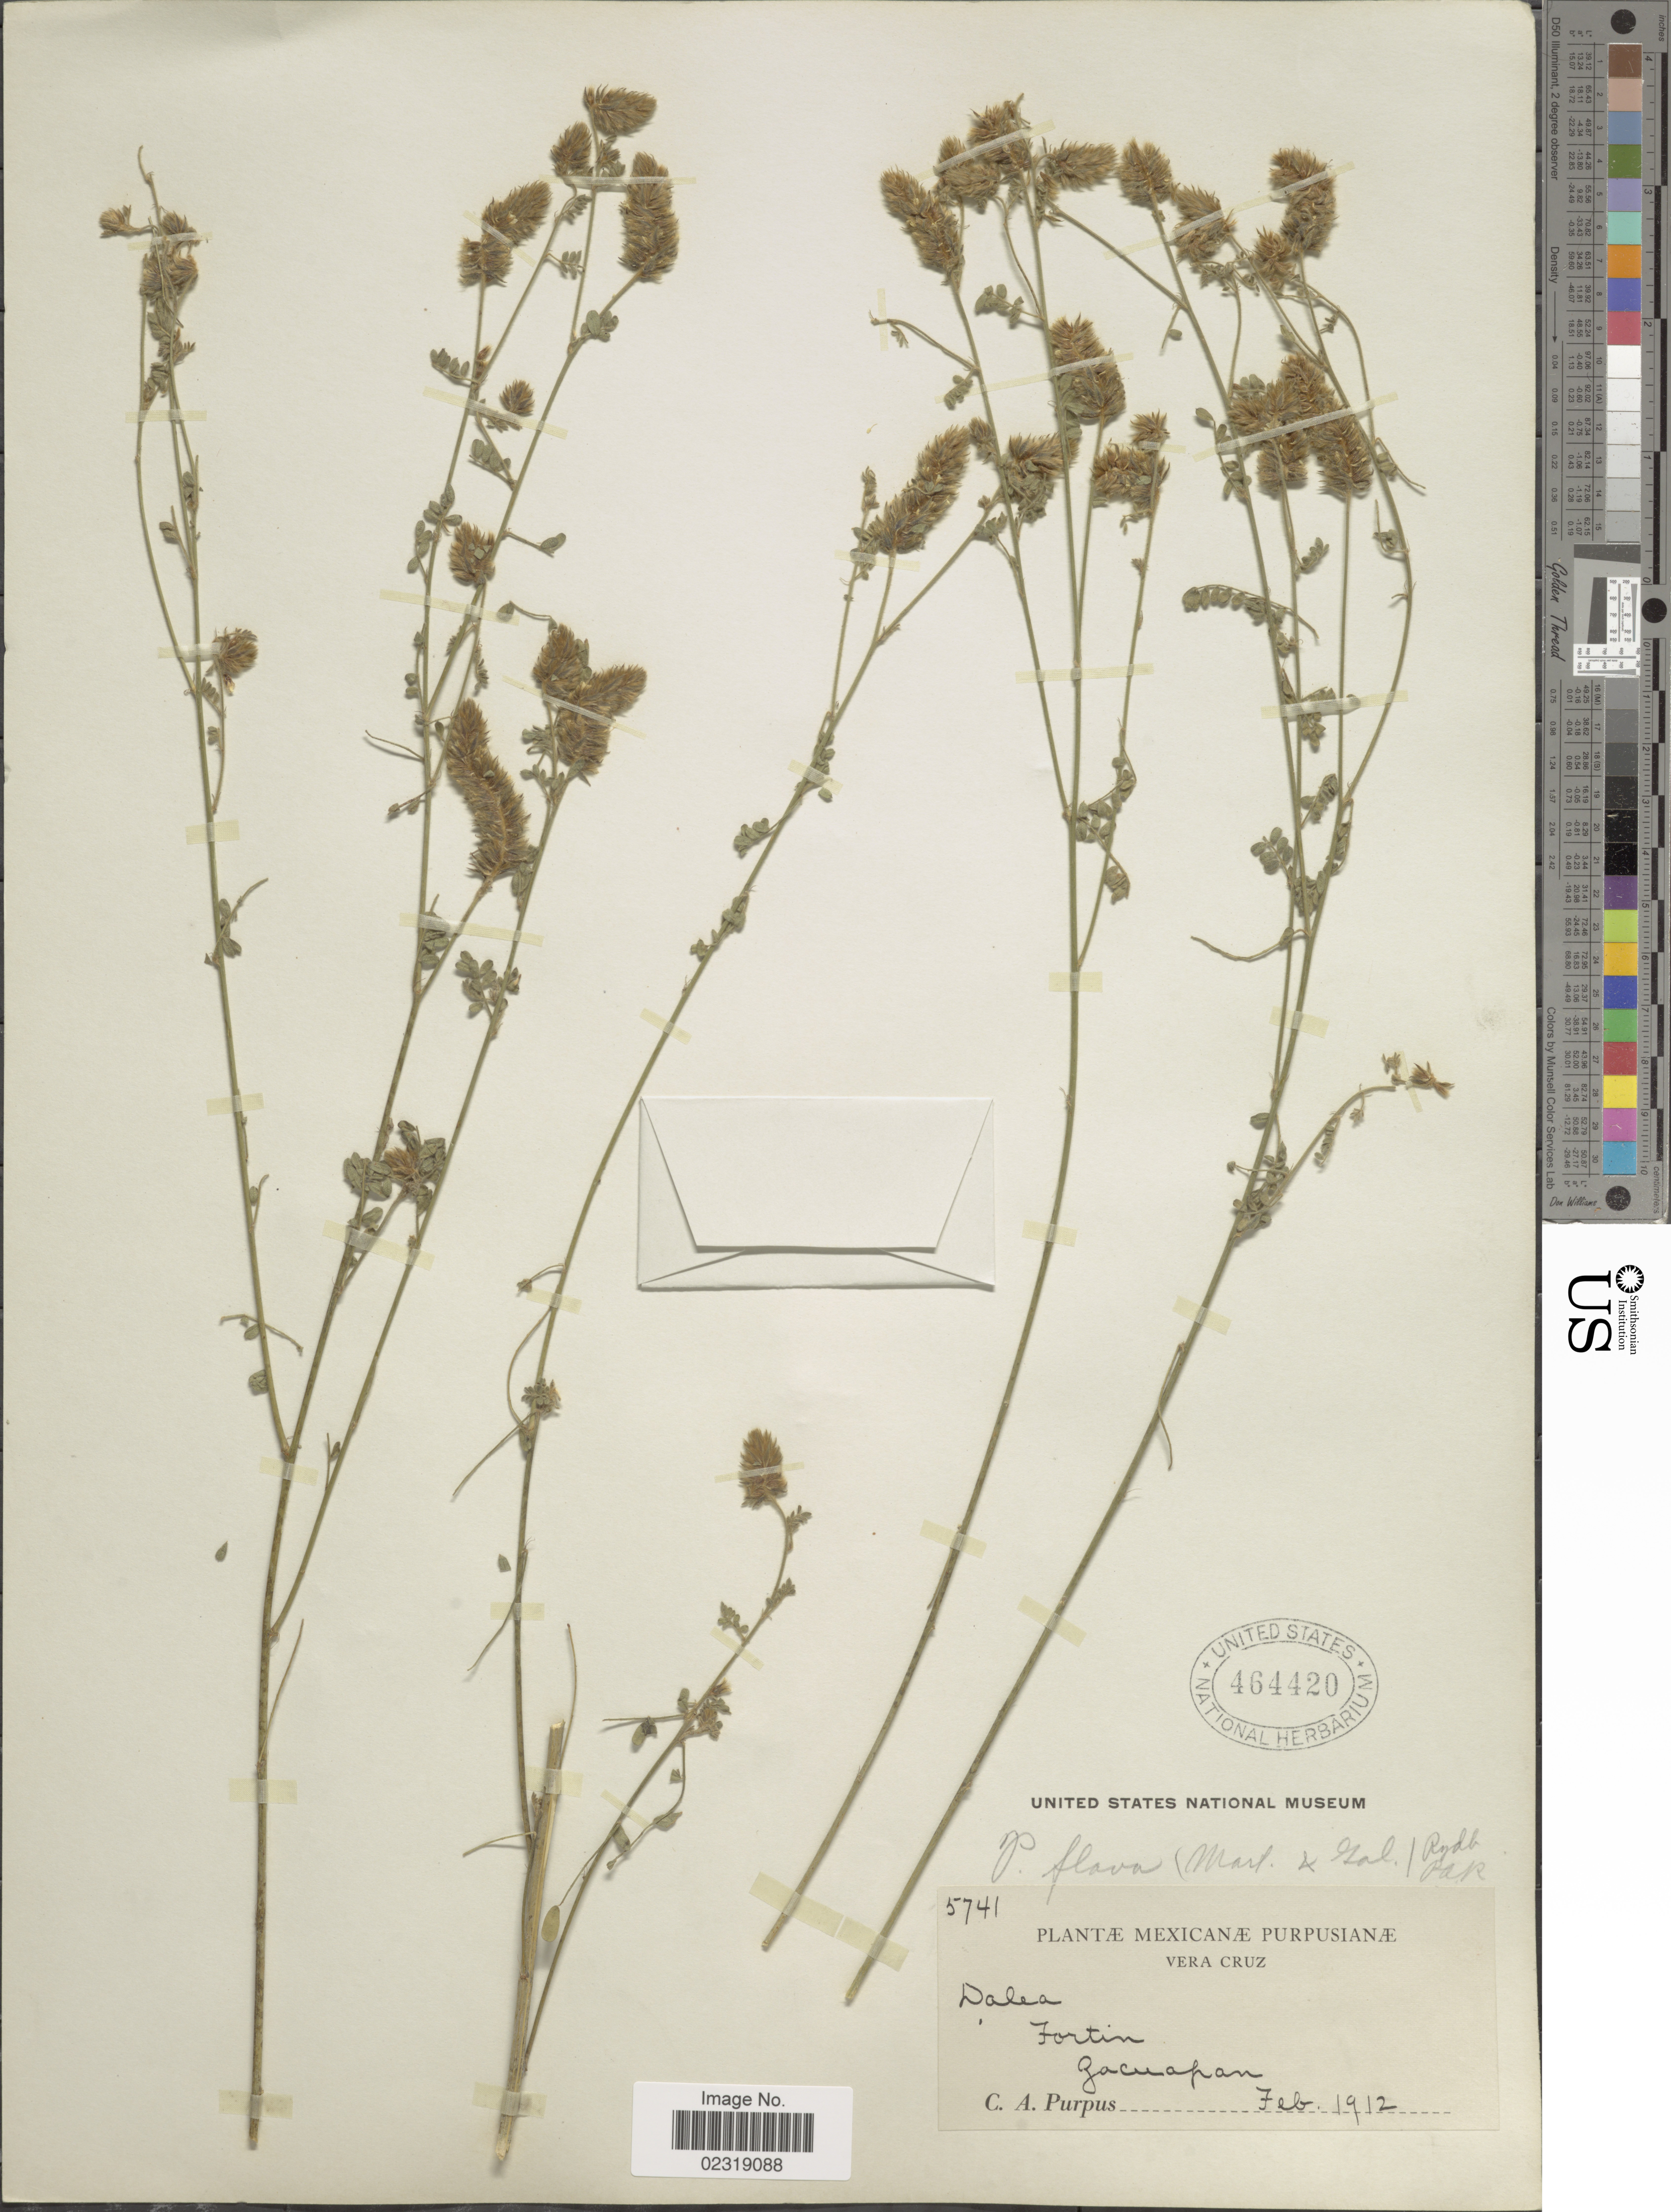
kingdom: Plantae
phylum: Tracheophyta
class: Magnoliopsida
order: Fabales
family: Fabaceae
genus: Dalea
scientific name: Dalea elata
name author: Hook. & Arn.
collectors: C. A. Purpus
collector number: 5741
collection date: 1912-02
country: Mexico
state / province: Veracruz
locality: Vera Cruz, Fortin Zacuapan.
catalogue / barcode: US 464420